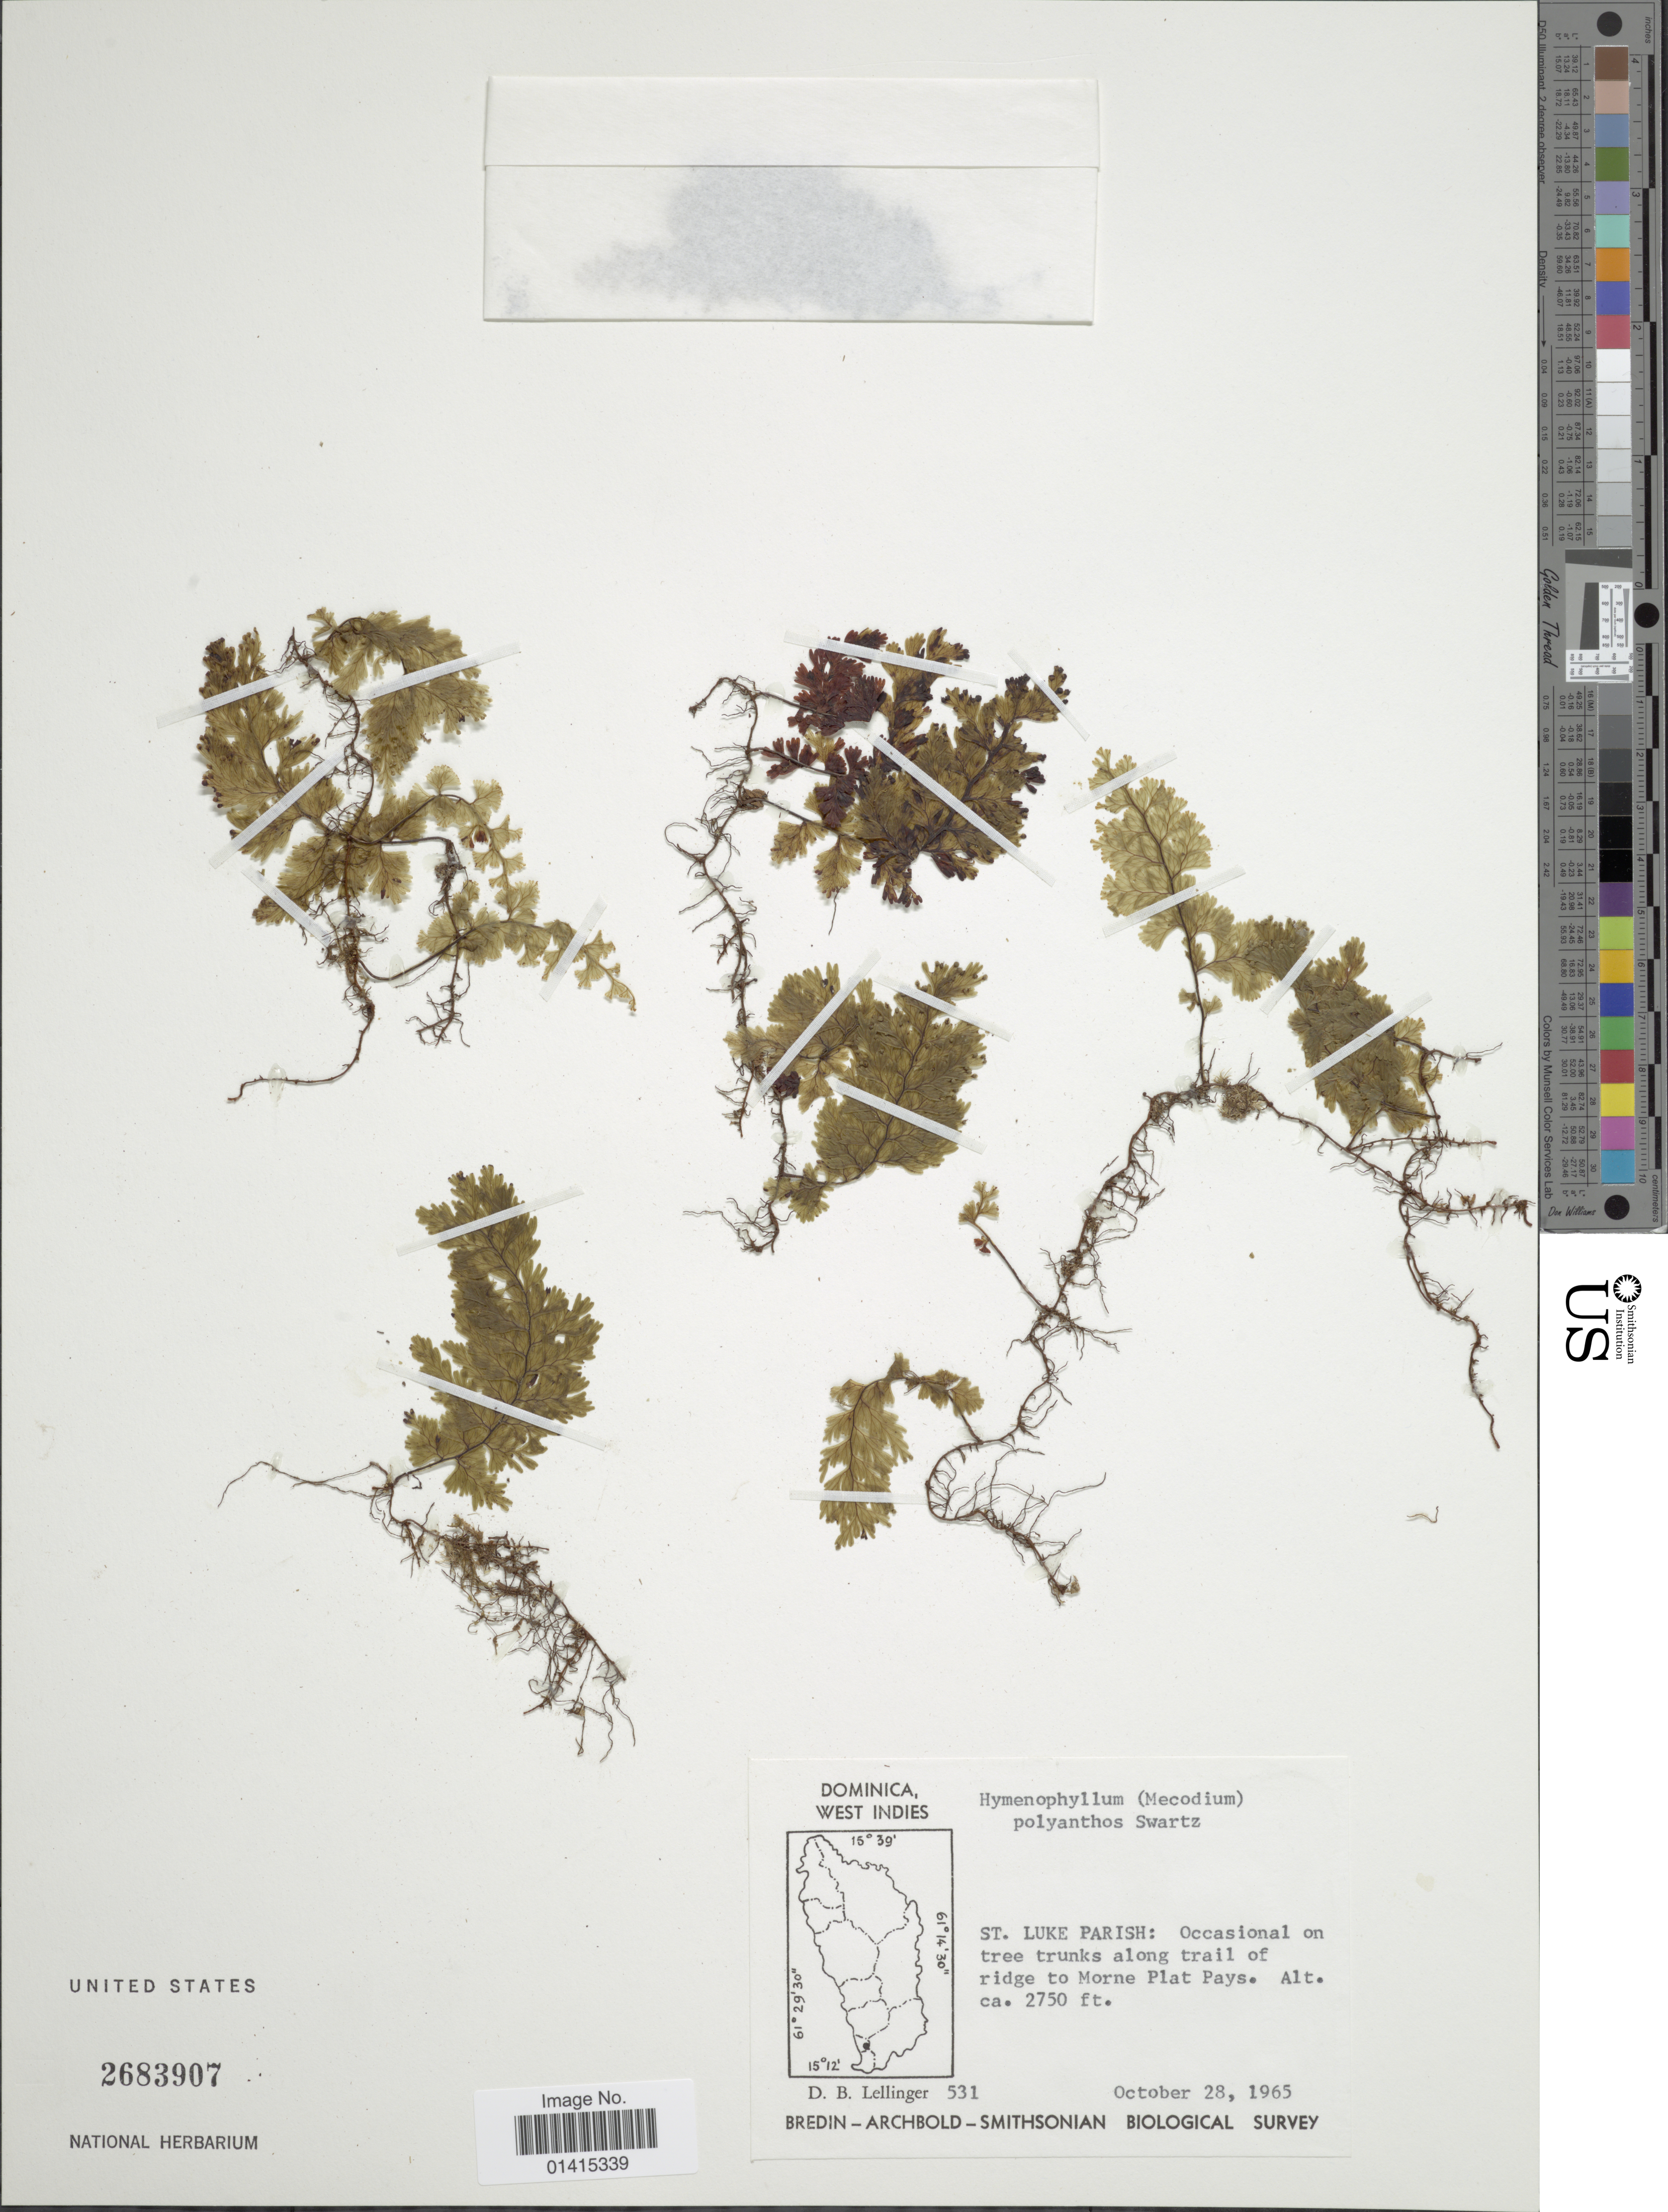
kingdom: Plantae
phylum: Tracheophyta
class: Polypodiopsida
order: Hymenophyllales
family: Hymenophyllaceae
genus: Hymenophyllum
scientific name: Hymenophyllum polyanthos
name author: (Sw.) Sw.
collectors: D. B. Lellinger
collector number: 531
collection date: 1965-10-28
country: Dominica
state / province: St. Luke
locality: Dominica, West Indies, St. Luke parish: occasional on tree trunks along trail of ridge to Morne Plat Pays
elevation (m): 838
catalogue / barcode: US 2683907